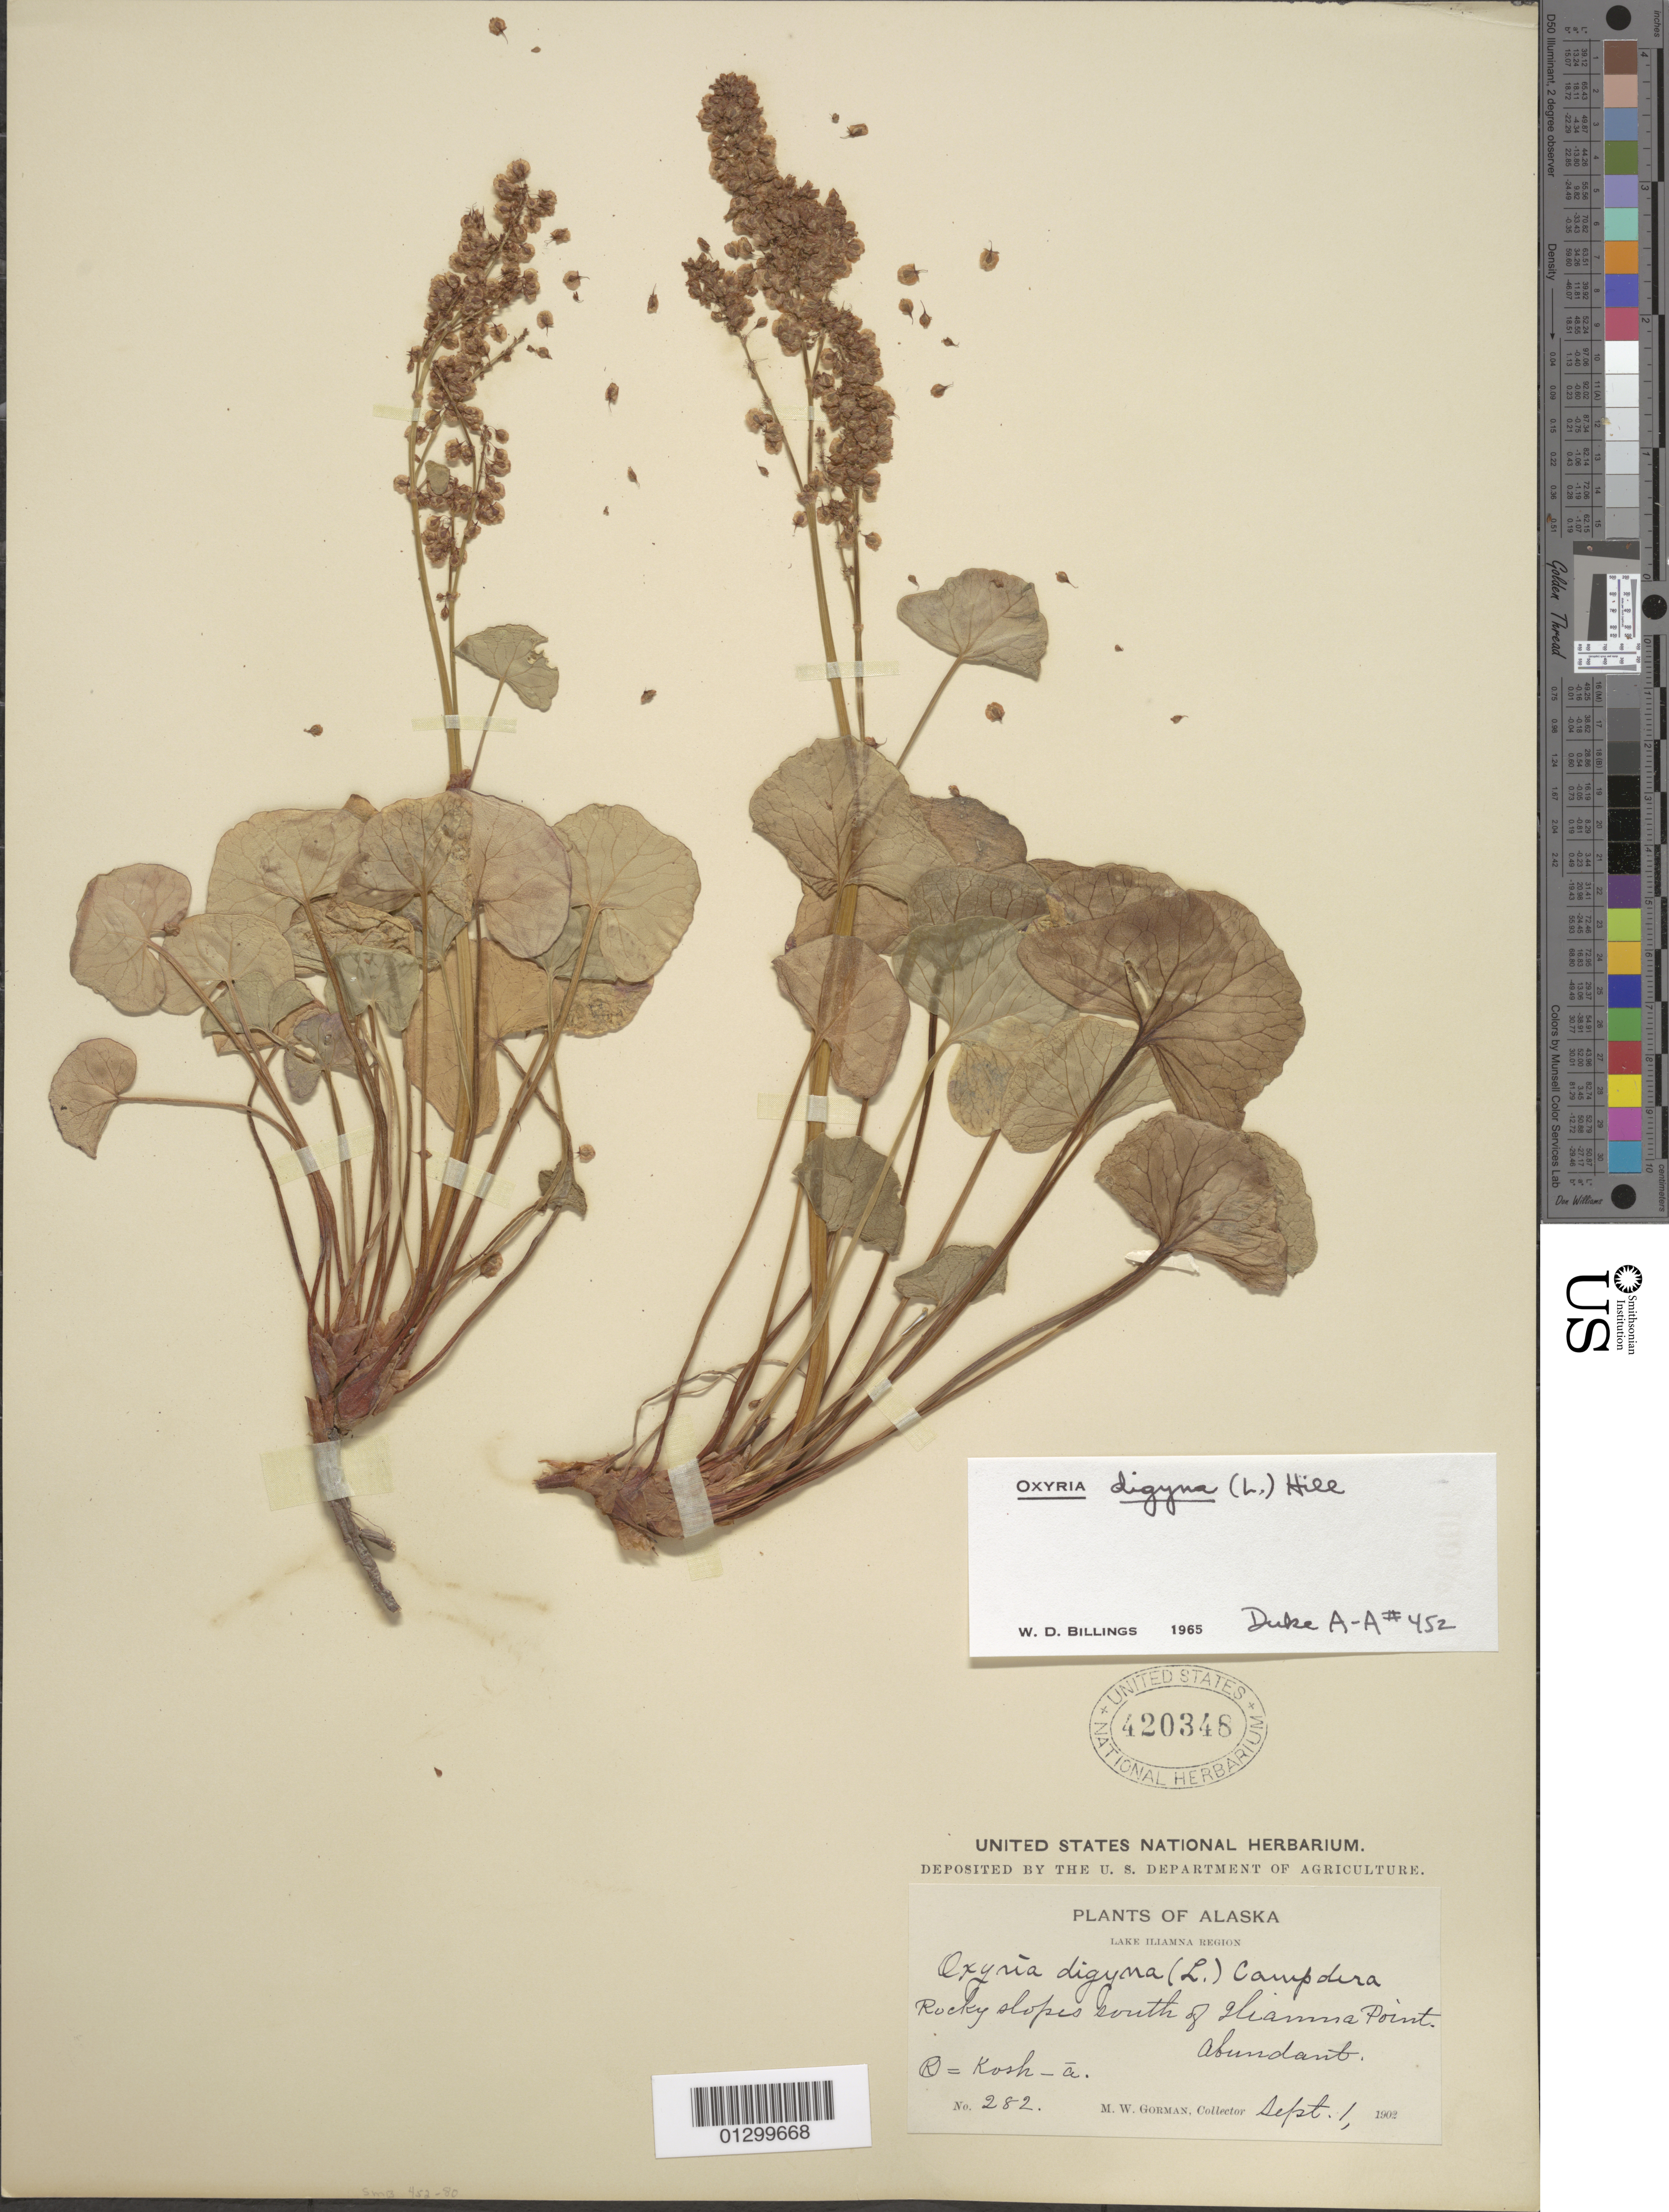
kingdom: Plantae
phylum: Tracheophyta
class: Magnoliopsida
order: Caryophyllales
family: Polygonaceae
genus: Oxyria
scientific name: Oxyria digyna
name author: (L.) Hill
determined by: Billings, W. D.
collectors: M. W. Gorman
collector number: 282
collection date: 1902-09-01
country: United States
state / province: Alaska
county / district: Lake and Peninsula Borough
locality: Rocky slopes south of Iliamna Point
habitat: Rocky slopes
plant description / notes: Abundant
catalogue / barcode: US 420348